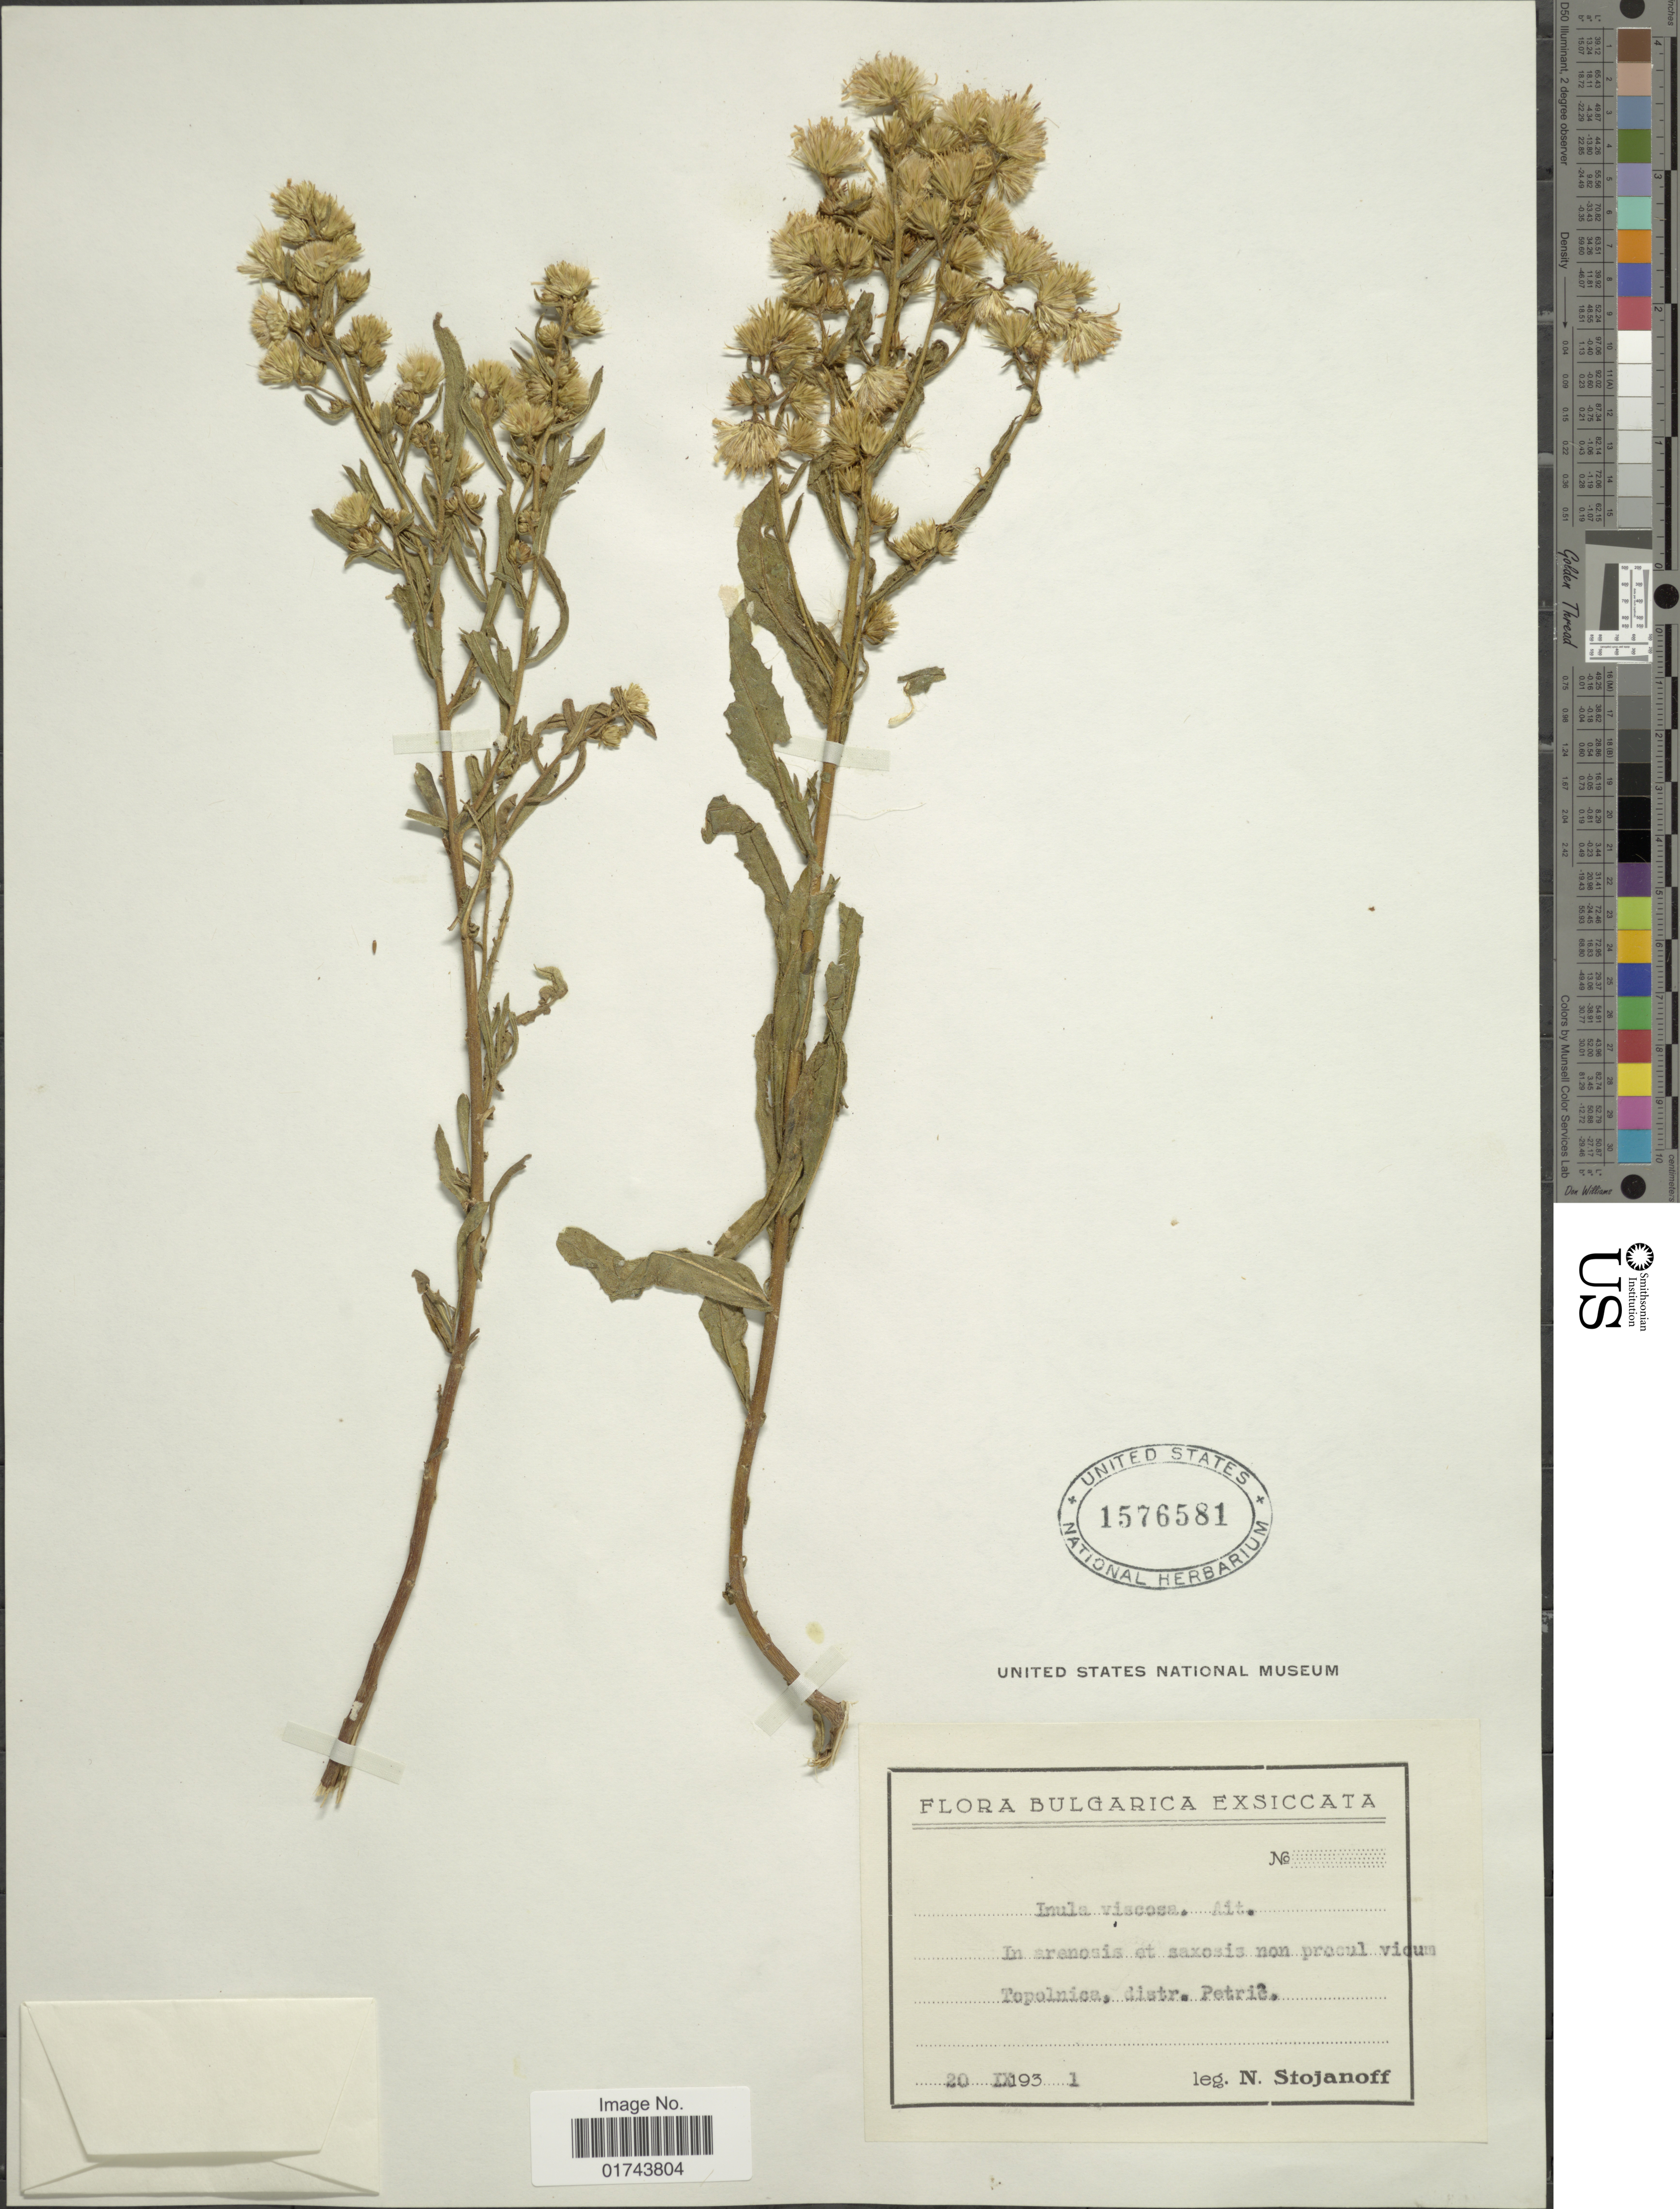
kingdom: Plantae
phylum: Tracheophyta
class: Magnoliopsida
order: Asterales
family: Asteraceae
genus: Inula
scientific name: Inula viscosa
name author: (L.) Aiton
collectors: N. Stojanoff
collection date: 1931-09-20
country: Bulgaria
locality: Bulgarica, Topolnica, distr. Petric [interpreted]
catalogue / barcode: US 1576581